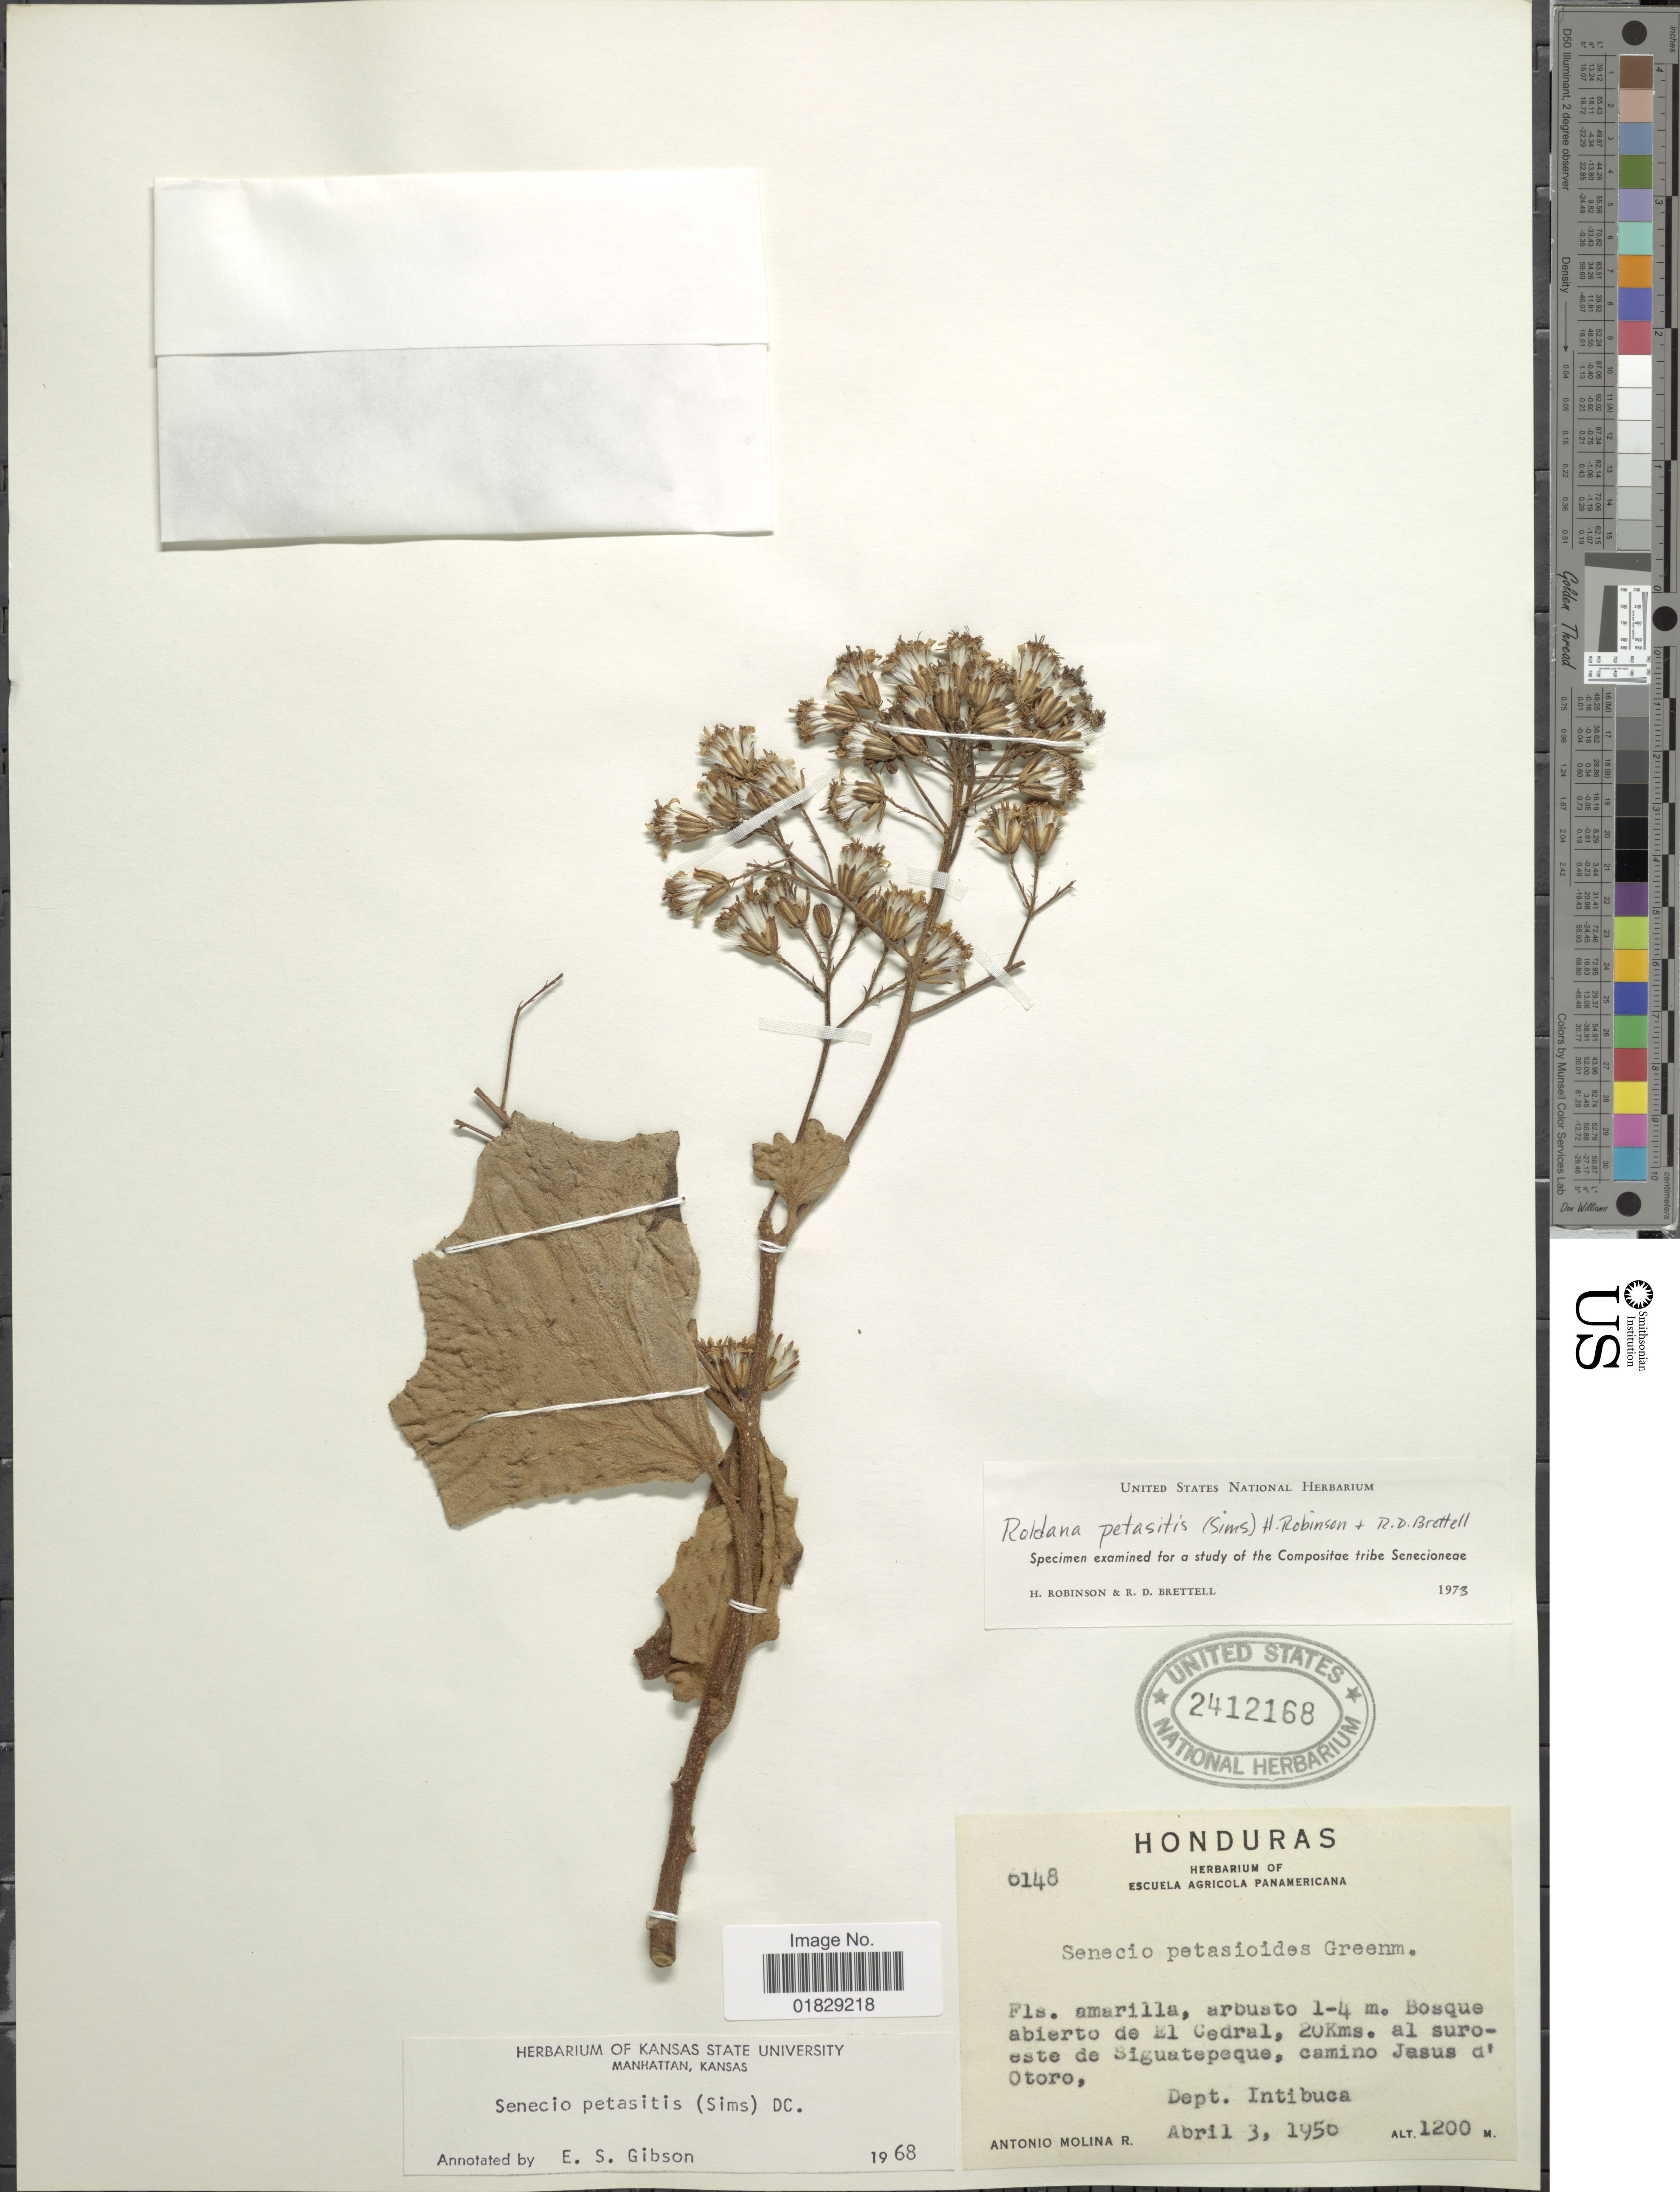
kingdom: Plantae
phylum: Tracheophyta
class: Magnoliopsida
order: Asterales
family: Asteraceae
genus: Roldana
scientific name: Roldana petasitis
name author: (Sims) H. Rob. & Brettell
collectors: A. Molina R.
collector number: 6148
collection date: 1956-04-03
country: Honduras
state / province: Intibuca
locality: Bosque abierto de El Cedral, 20Kms. al suroeste de Siguatepeque, camino Jesus d'Otoro, Dept. Intibuca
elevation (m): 1200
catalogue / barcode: US 2412168